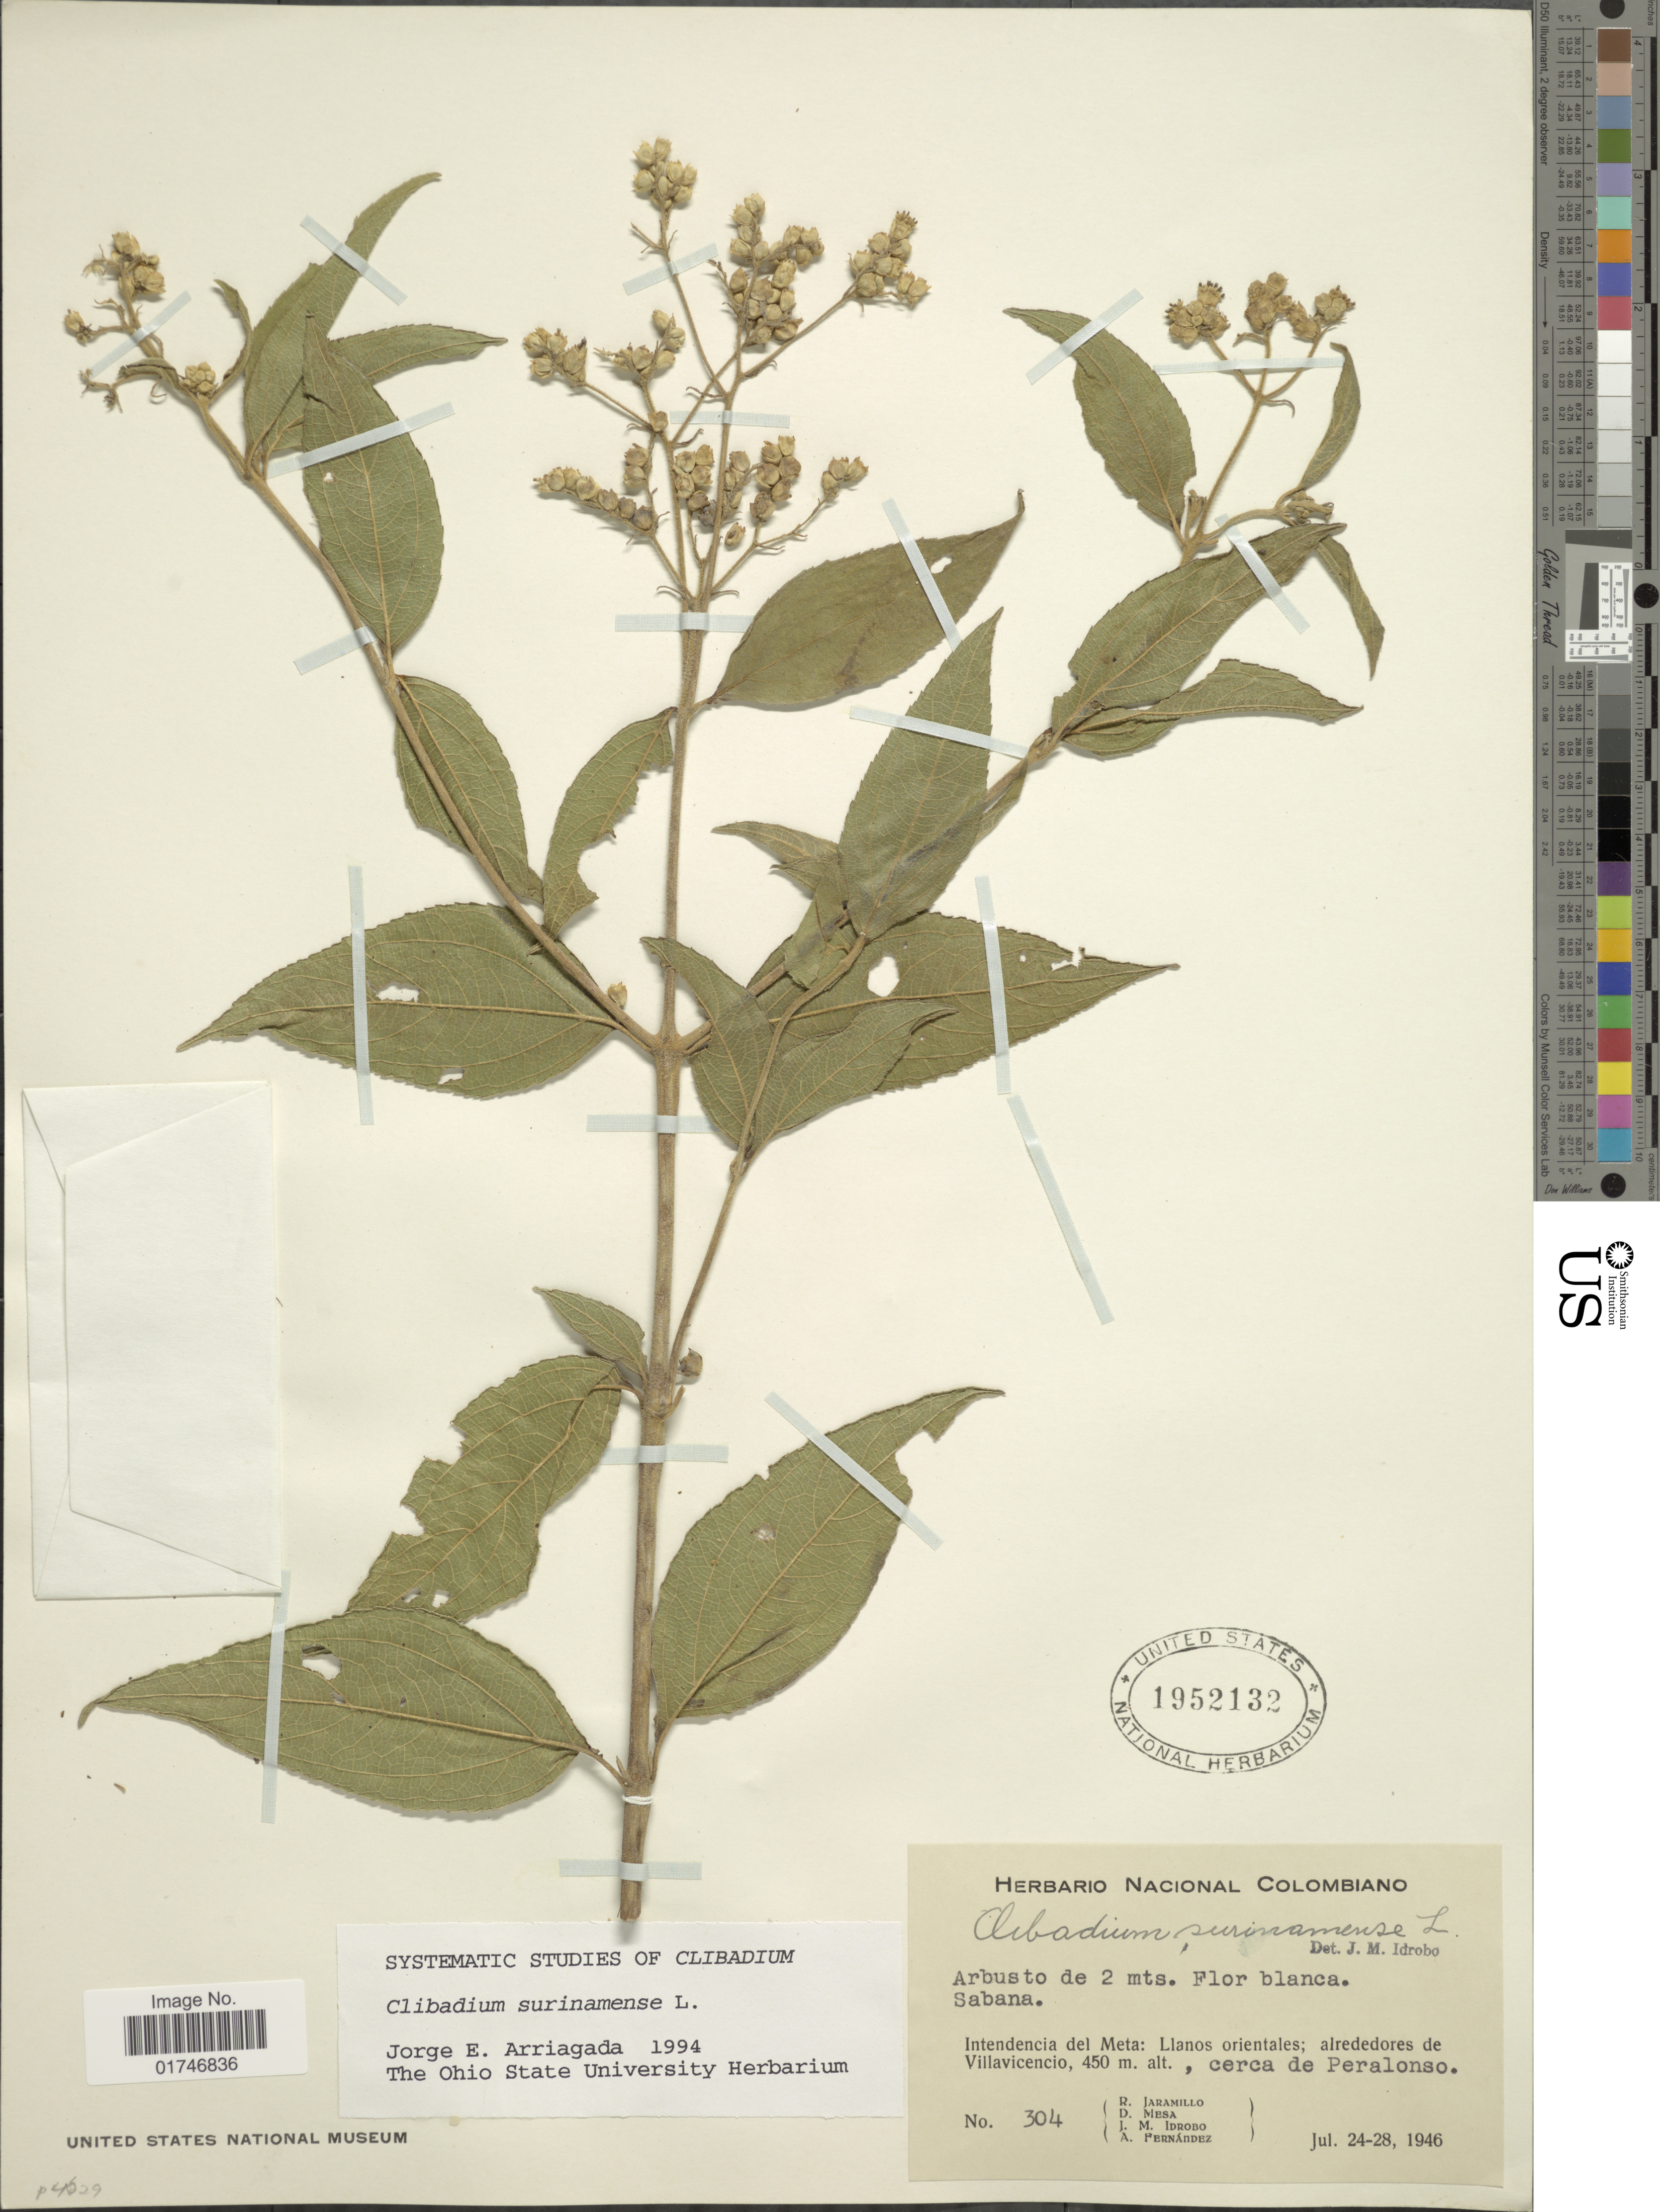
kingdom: Plantae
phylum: Tracheophyta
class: Magnoliopsida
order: Asterales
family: Asteraceae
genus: Clibadium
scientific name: Clibadium surinamense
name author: L.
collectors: R. Jaramillo M., D. Mesa, J. M. Idrobo & A. Fernández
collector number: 304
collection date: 1946-07-24/1946-07-28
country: Colombia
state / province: Meta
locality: Intendencia del Meta: Llanos orientales; alrededores de Villavicencio, cerca de Peralonso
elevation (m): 450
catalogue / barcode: US 1952132